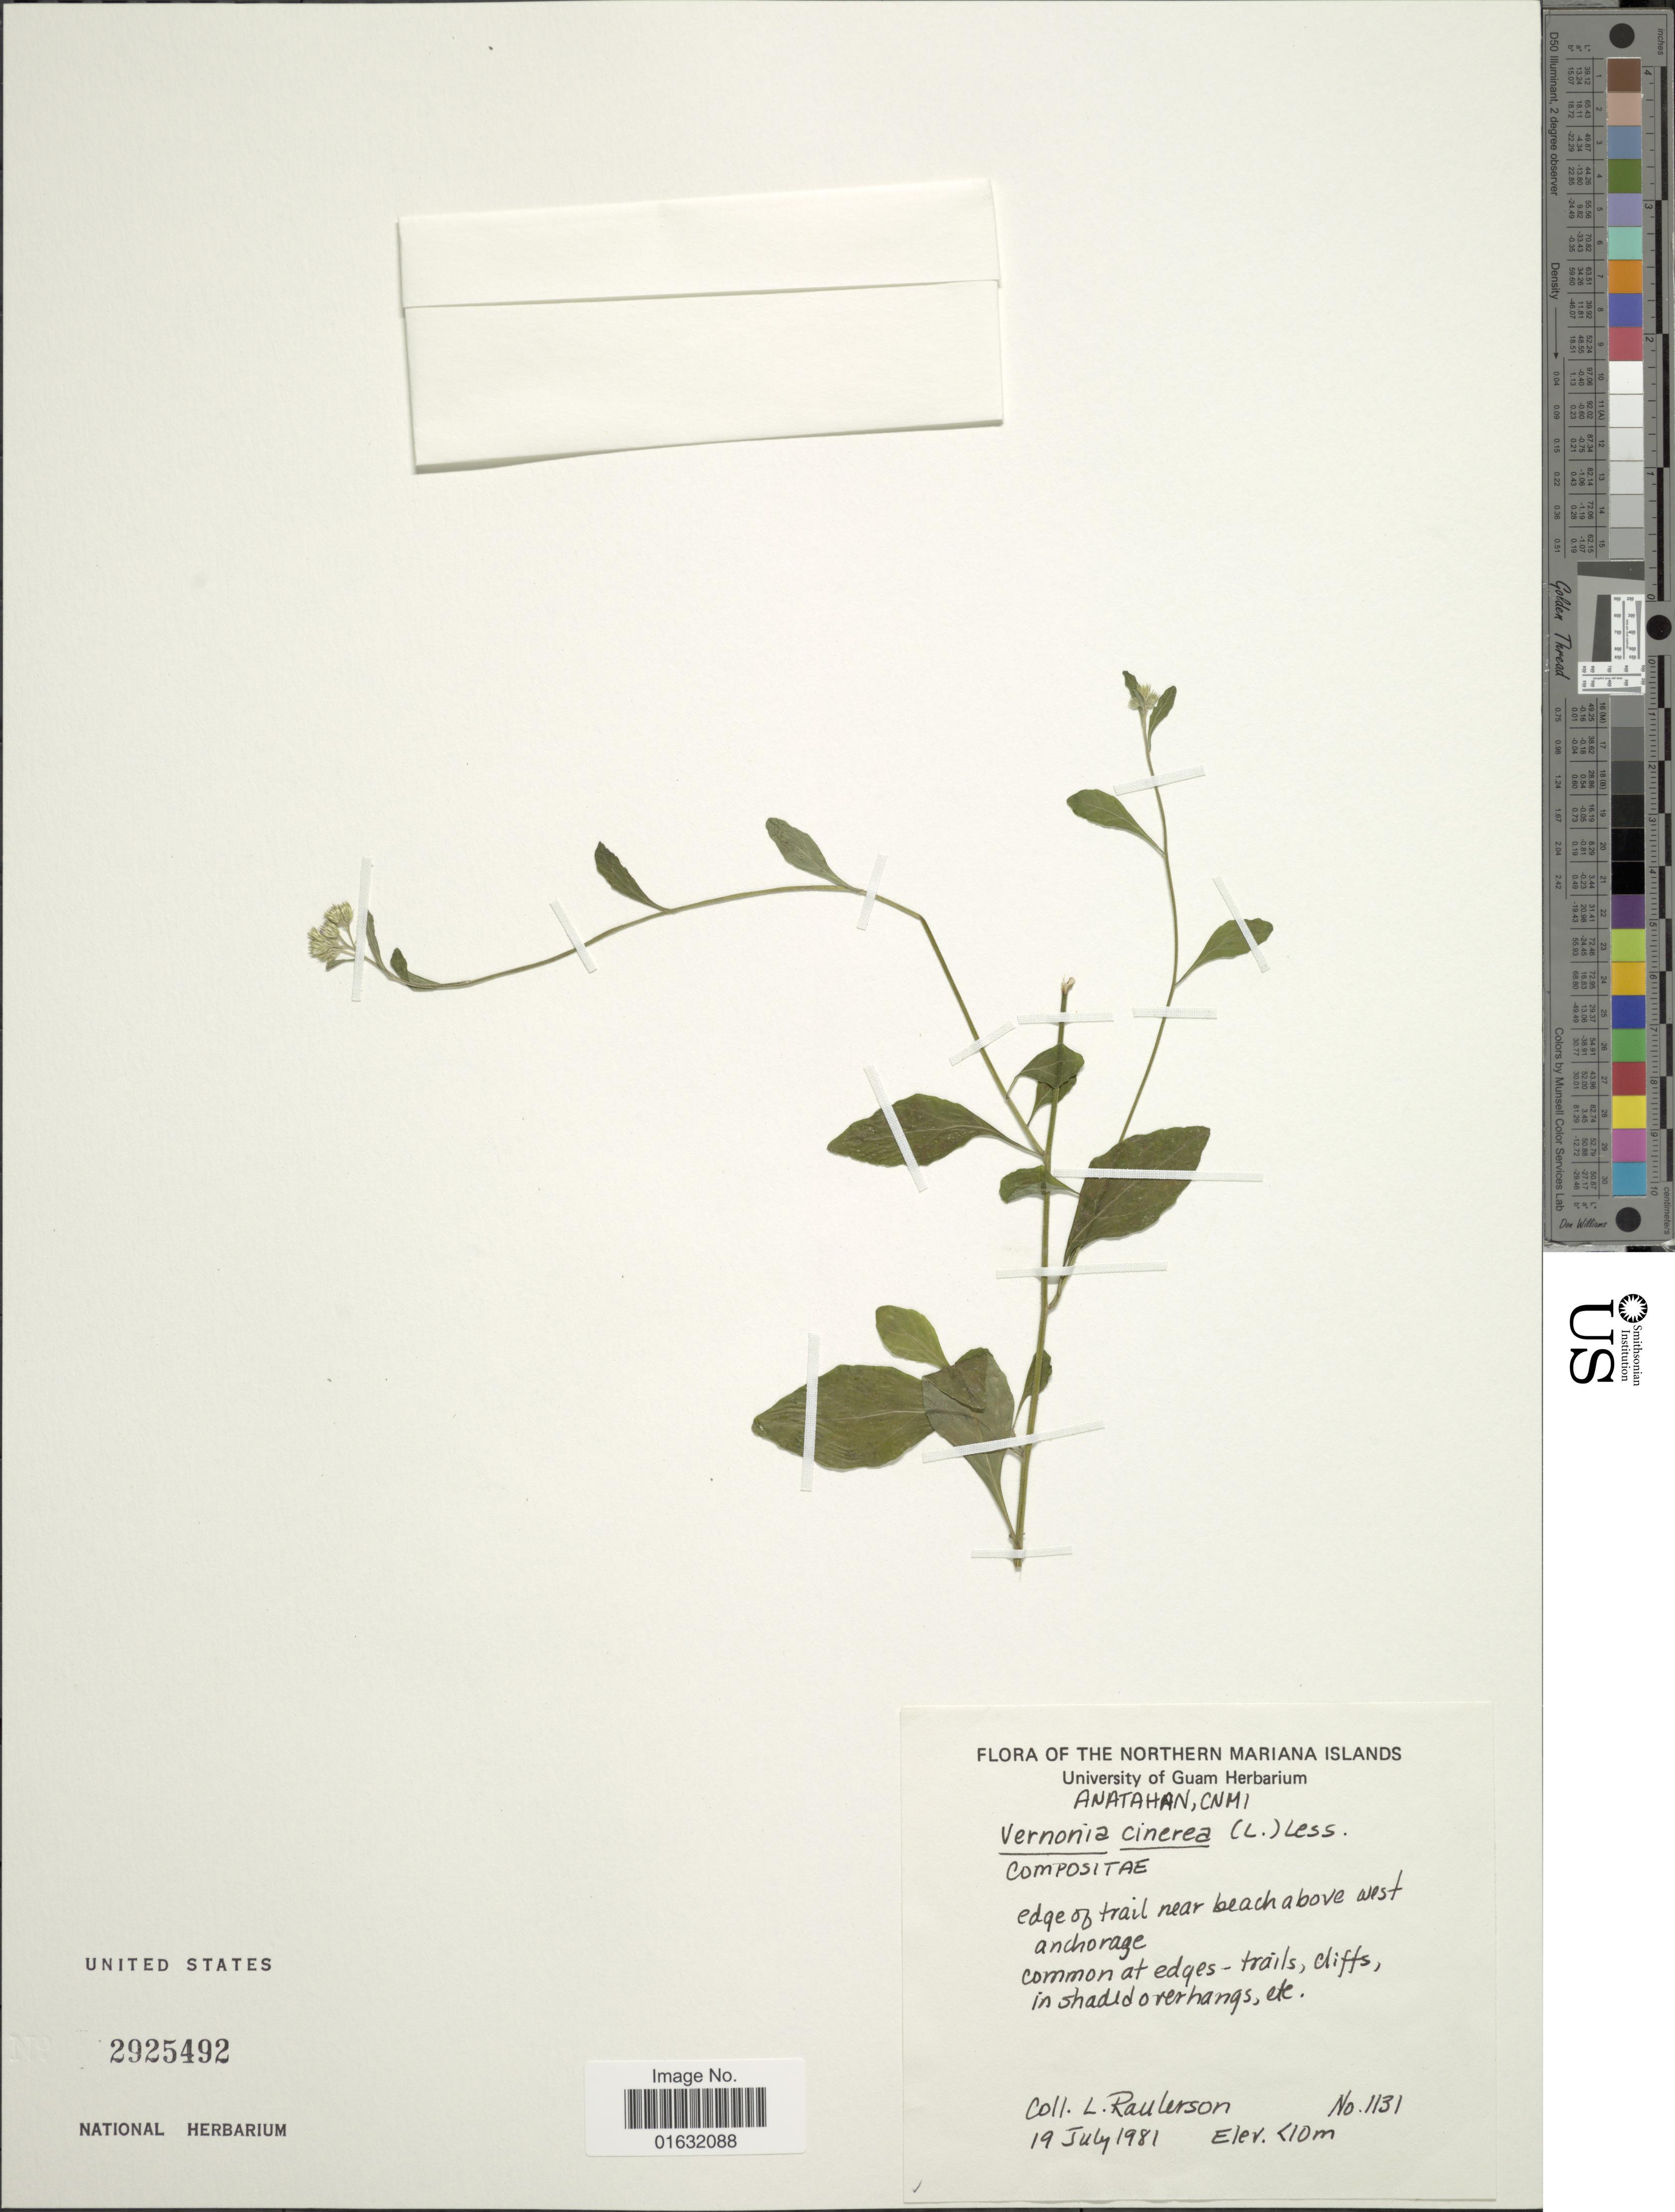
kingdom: Plantae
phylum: Tracheophyta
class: Magnoliopsida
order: Asterales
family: Asteraceae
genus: Cyanthillium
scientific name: Cyanthillium cinereum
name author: (L.) H. Rob.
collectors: L. Raulerson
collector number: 1131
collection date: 1981-07-19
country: Northern Mariana Islands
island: Anatahan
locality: The Northern Mariana Islands, edge of trail near beach above east anchorage. Anatahan, CNMI.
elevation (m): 10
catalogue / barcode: US 2925492